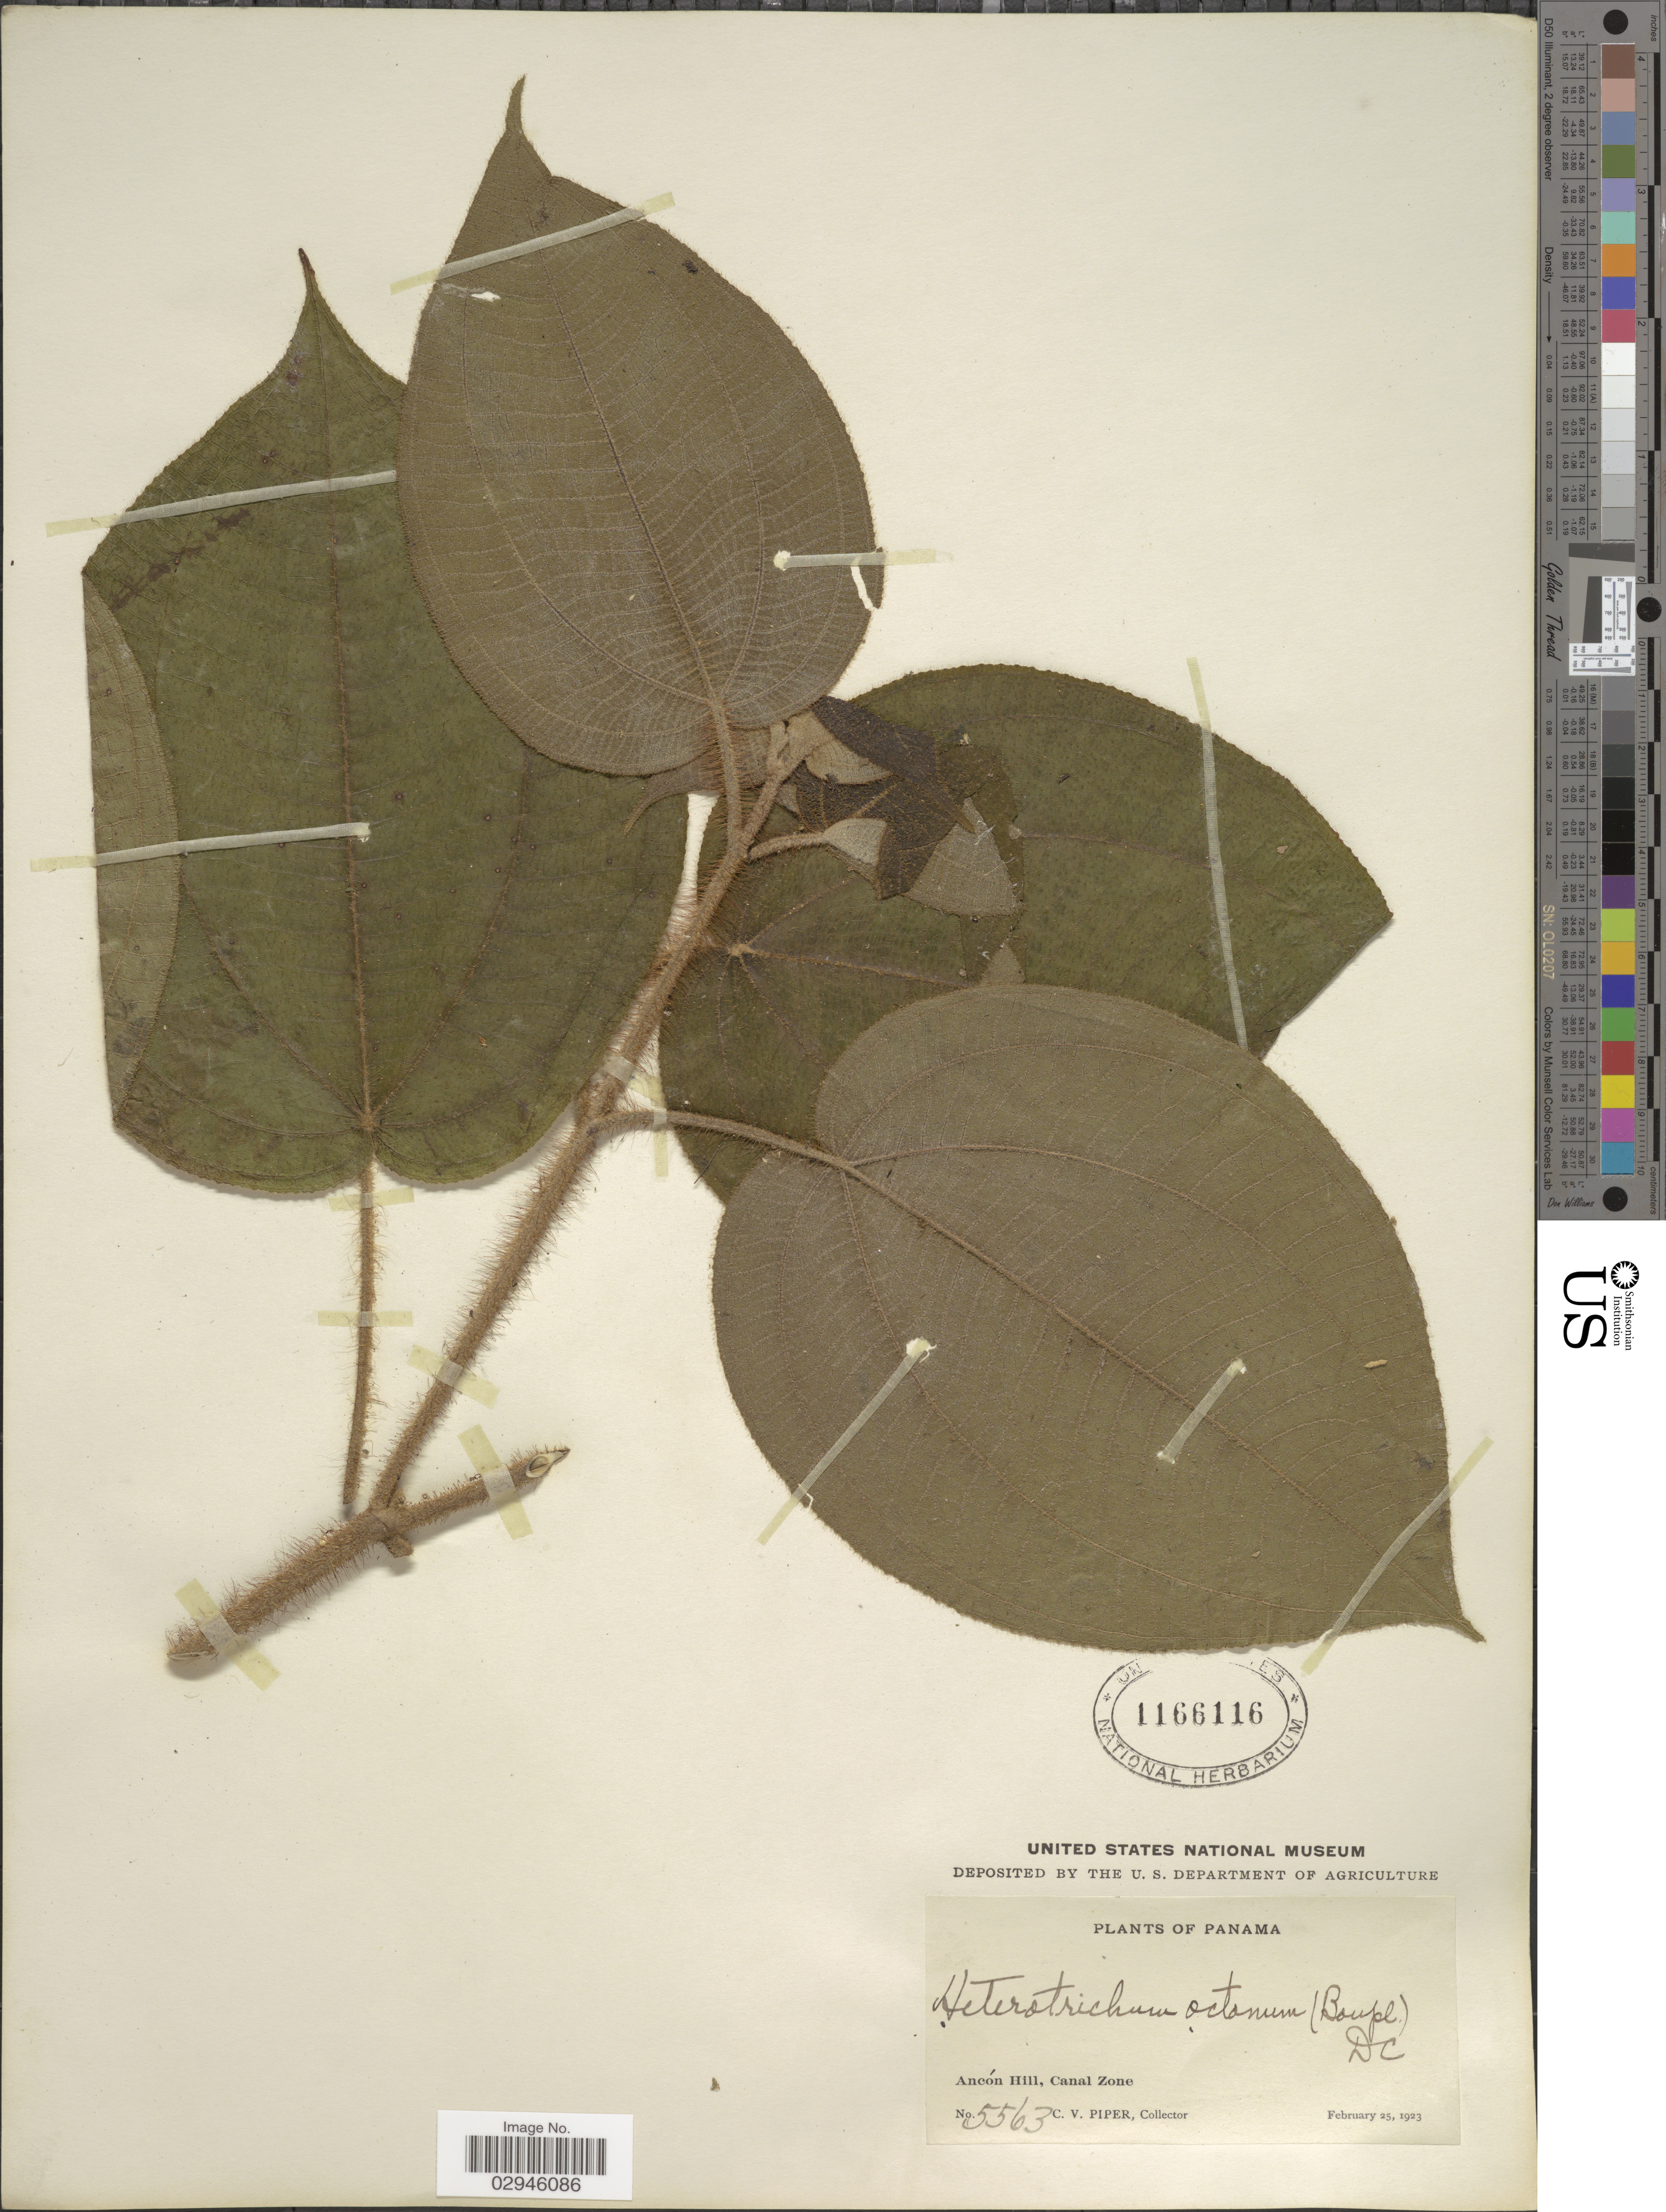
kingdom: Plantae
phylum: Tracheophyta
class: Magnoliopsida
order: Myrtales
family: Melastomataceae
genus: Heterotrichum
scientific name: Heterotrichum octonum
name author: (Bonpl.) DC.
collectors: C. V. Piper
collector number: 5563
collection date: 1923-02-25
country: Panama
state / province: Colón / Panamá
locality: Ancón Hill, Canal Zone.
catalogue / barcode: US 1166116